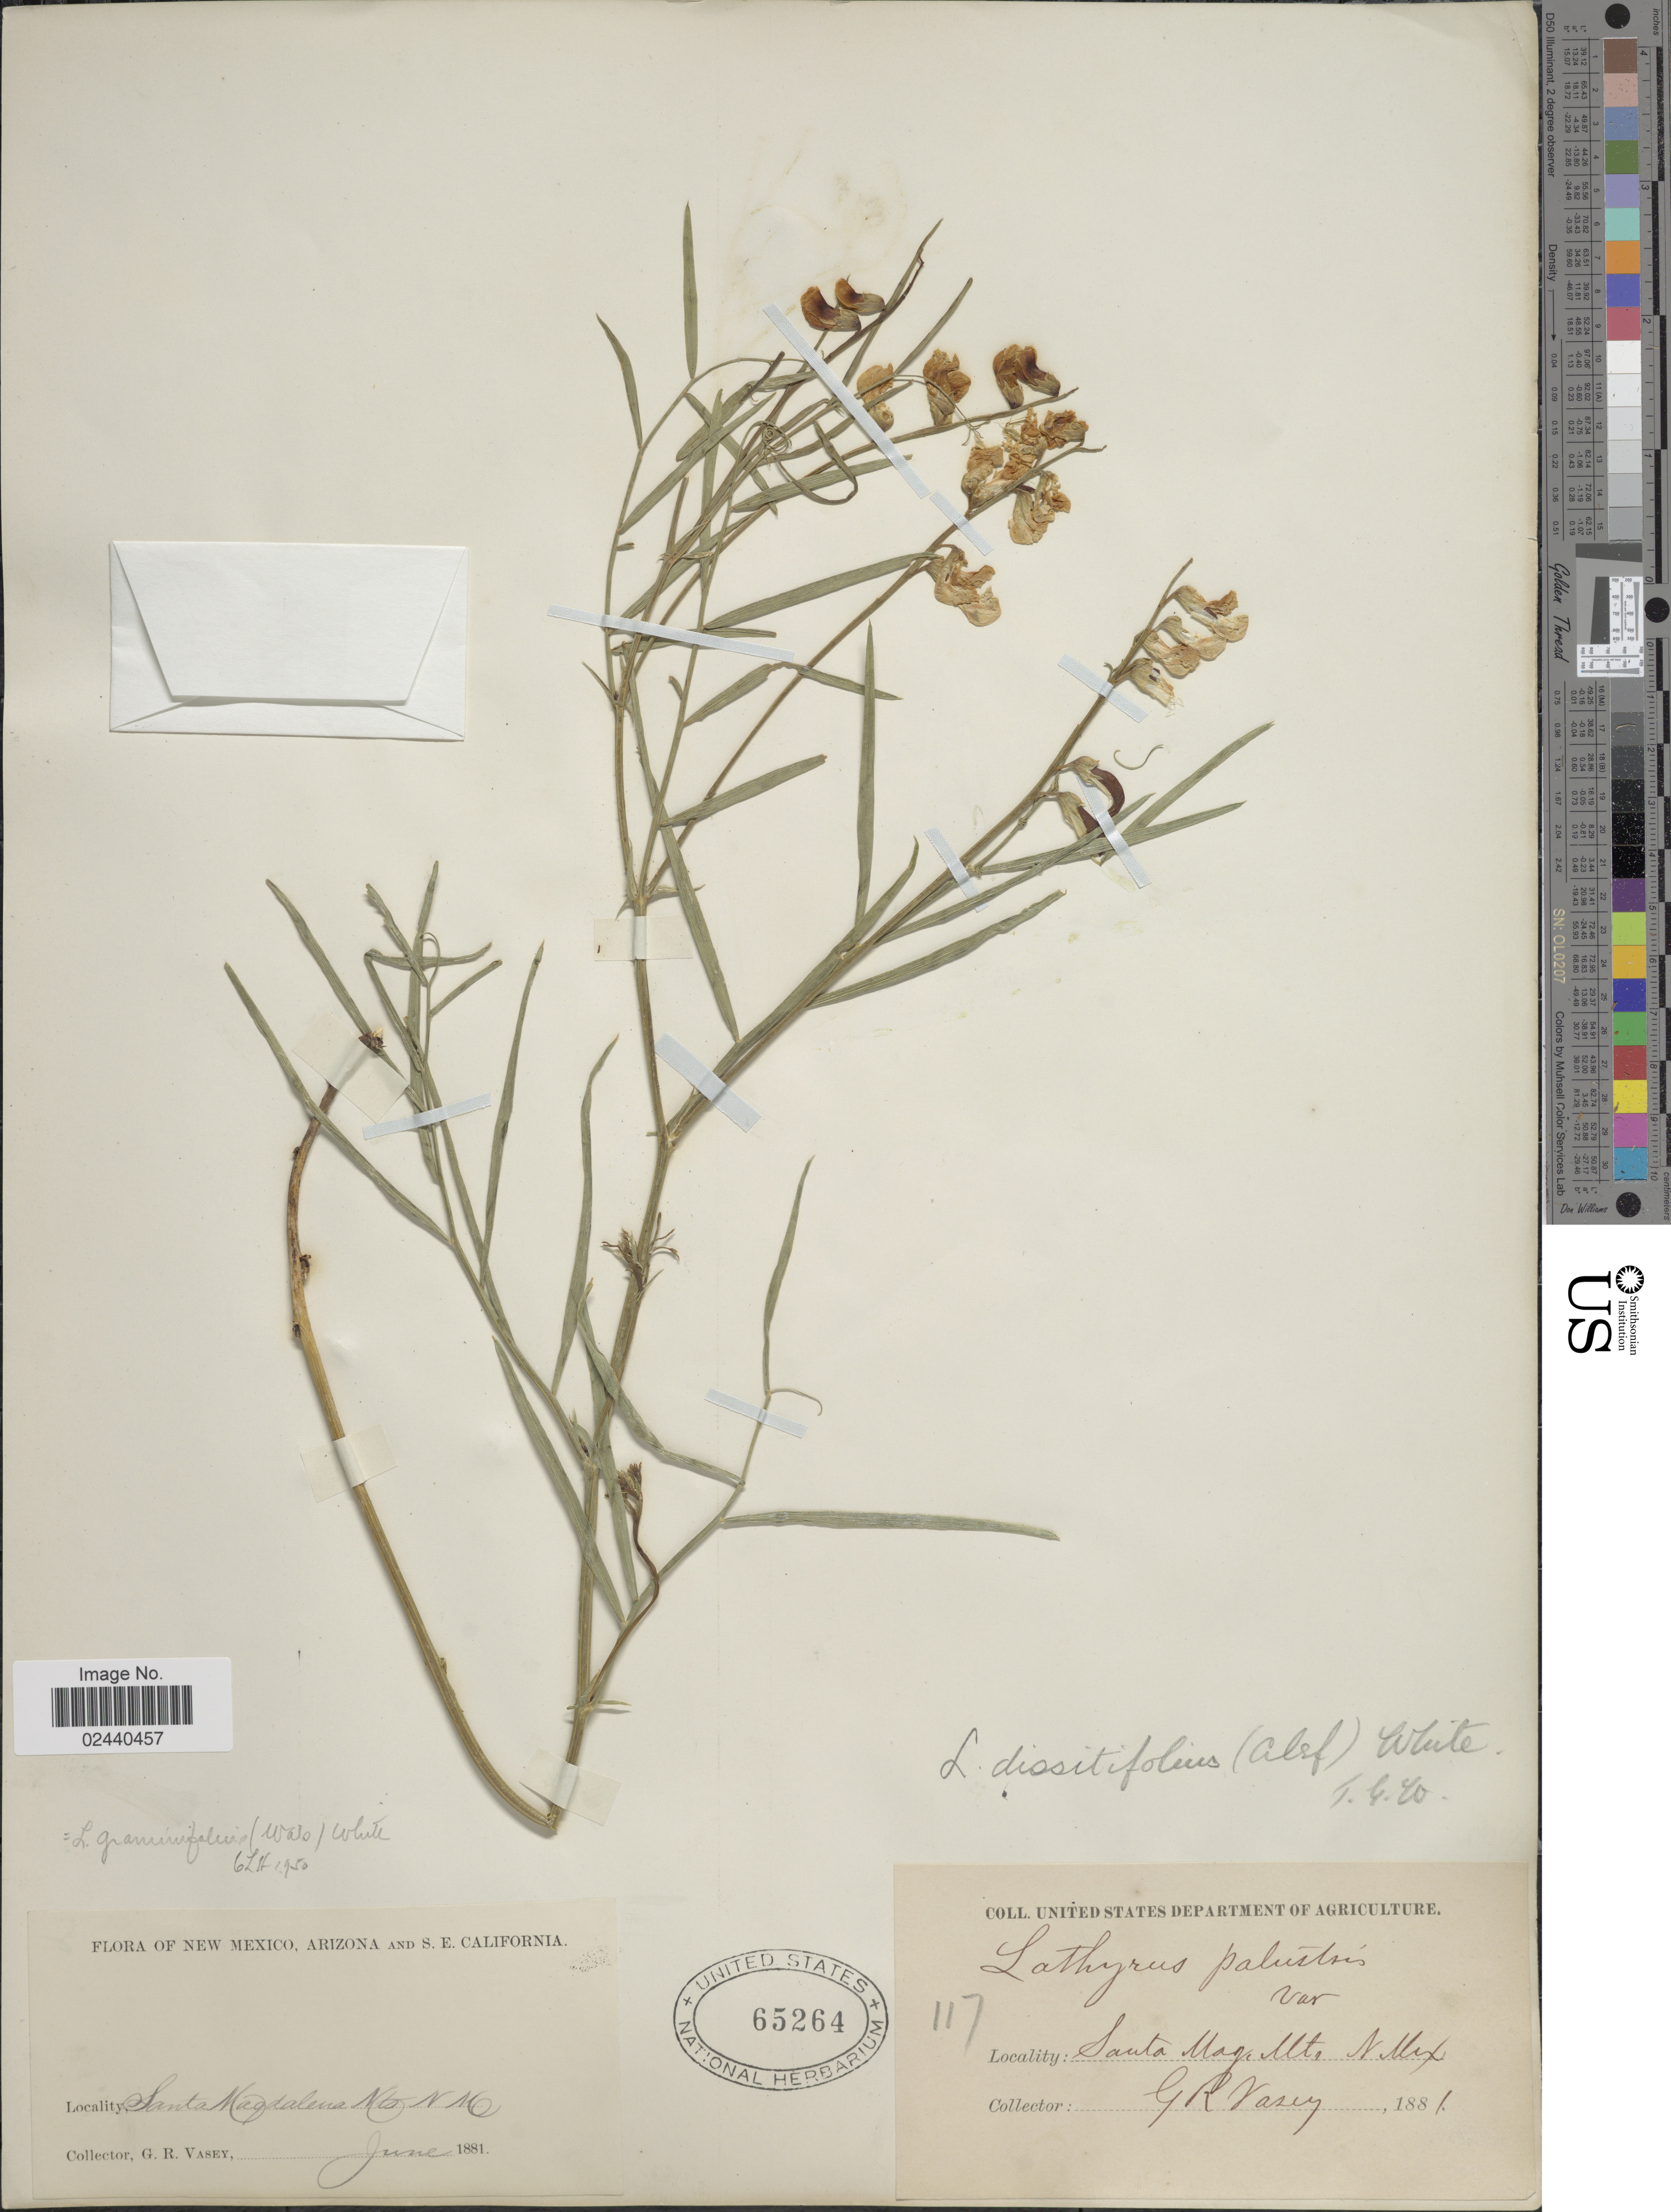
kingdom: Plantae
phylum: Tracheophyta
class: Magnoliopsida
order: Fabales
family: Fabaceae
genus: Lathyrus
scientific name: Lathyrus graminifolius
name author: (S. Watson) T.G. White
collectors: G. R. Vasey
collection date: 1881-06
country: United States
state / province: New Mexico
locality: Santa Magdalena Mts.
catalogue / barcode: US 65264